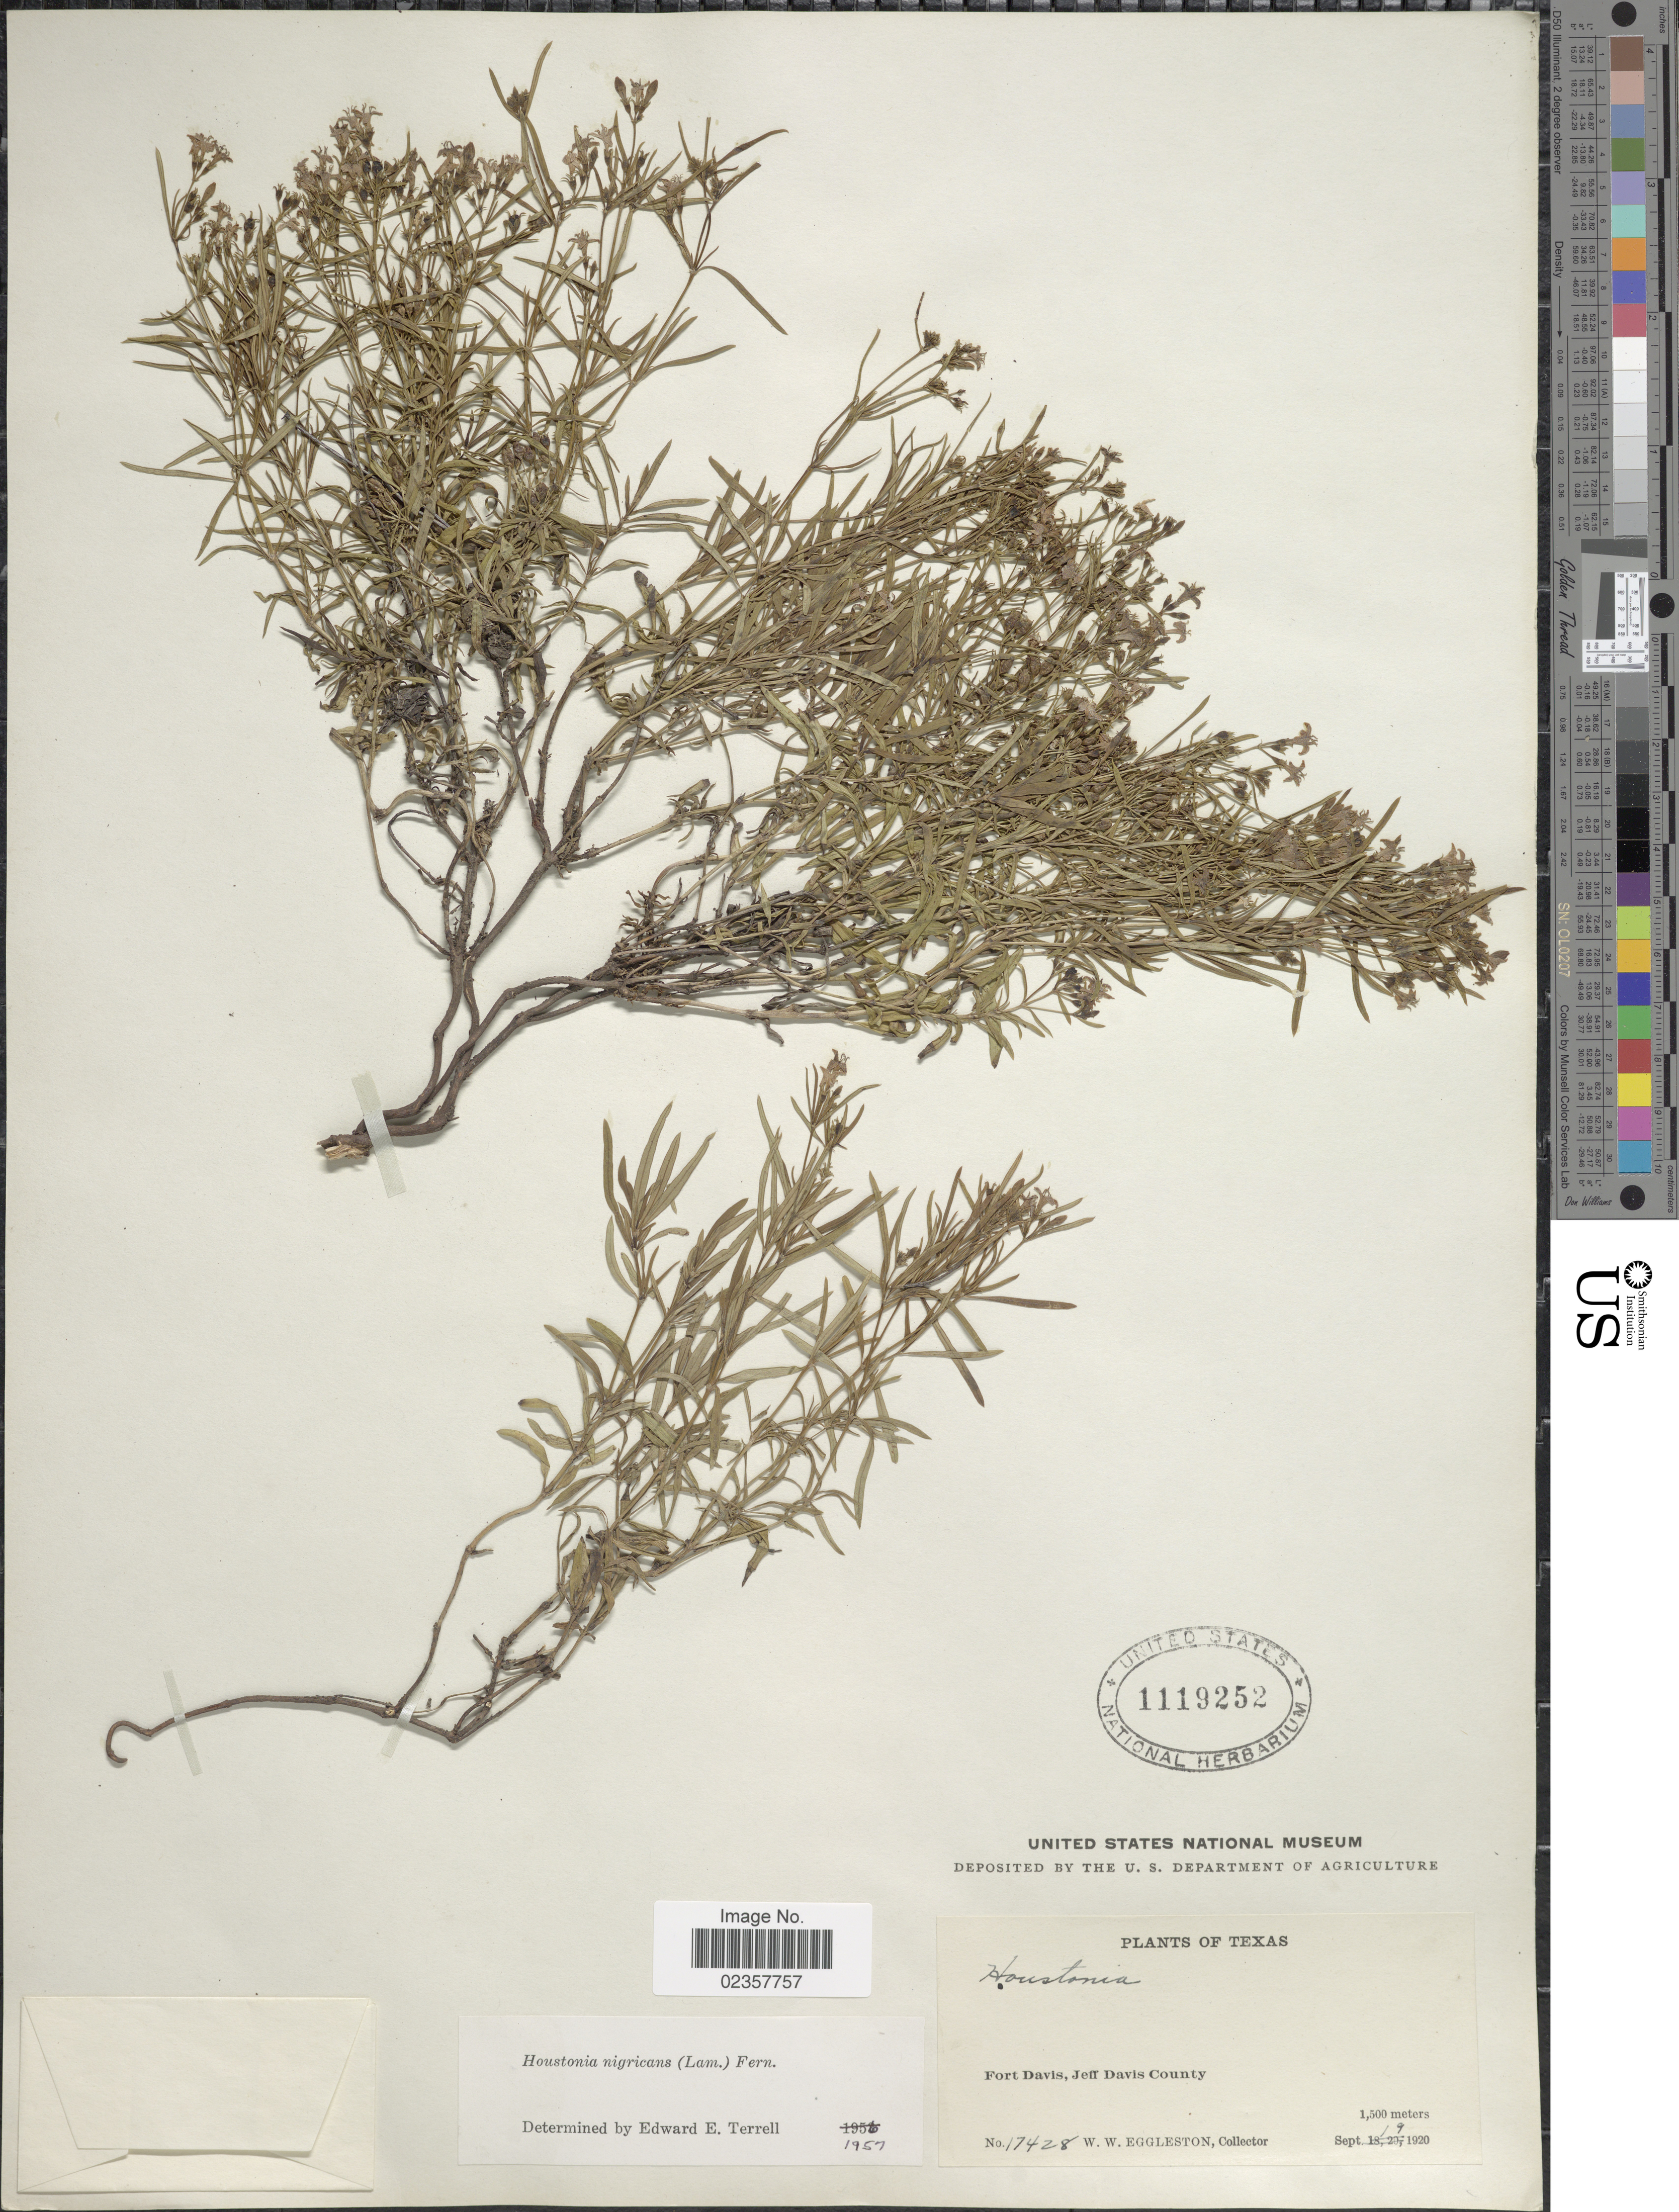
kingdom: Plantae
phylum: Tracheophyta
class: Magnoliopsida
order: Gentianales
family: Rubiaceae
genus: Houstonia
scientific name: Houstonia nigricans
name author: (Lam.) Fernald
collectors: W. W. Eggleston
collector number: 17428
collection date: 1920-09-09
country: United States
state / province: Texas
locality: Texas, Fort Davis, Jeff Davis County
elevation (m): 1500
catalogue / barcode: US 1119252